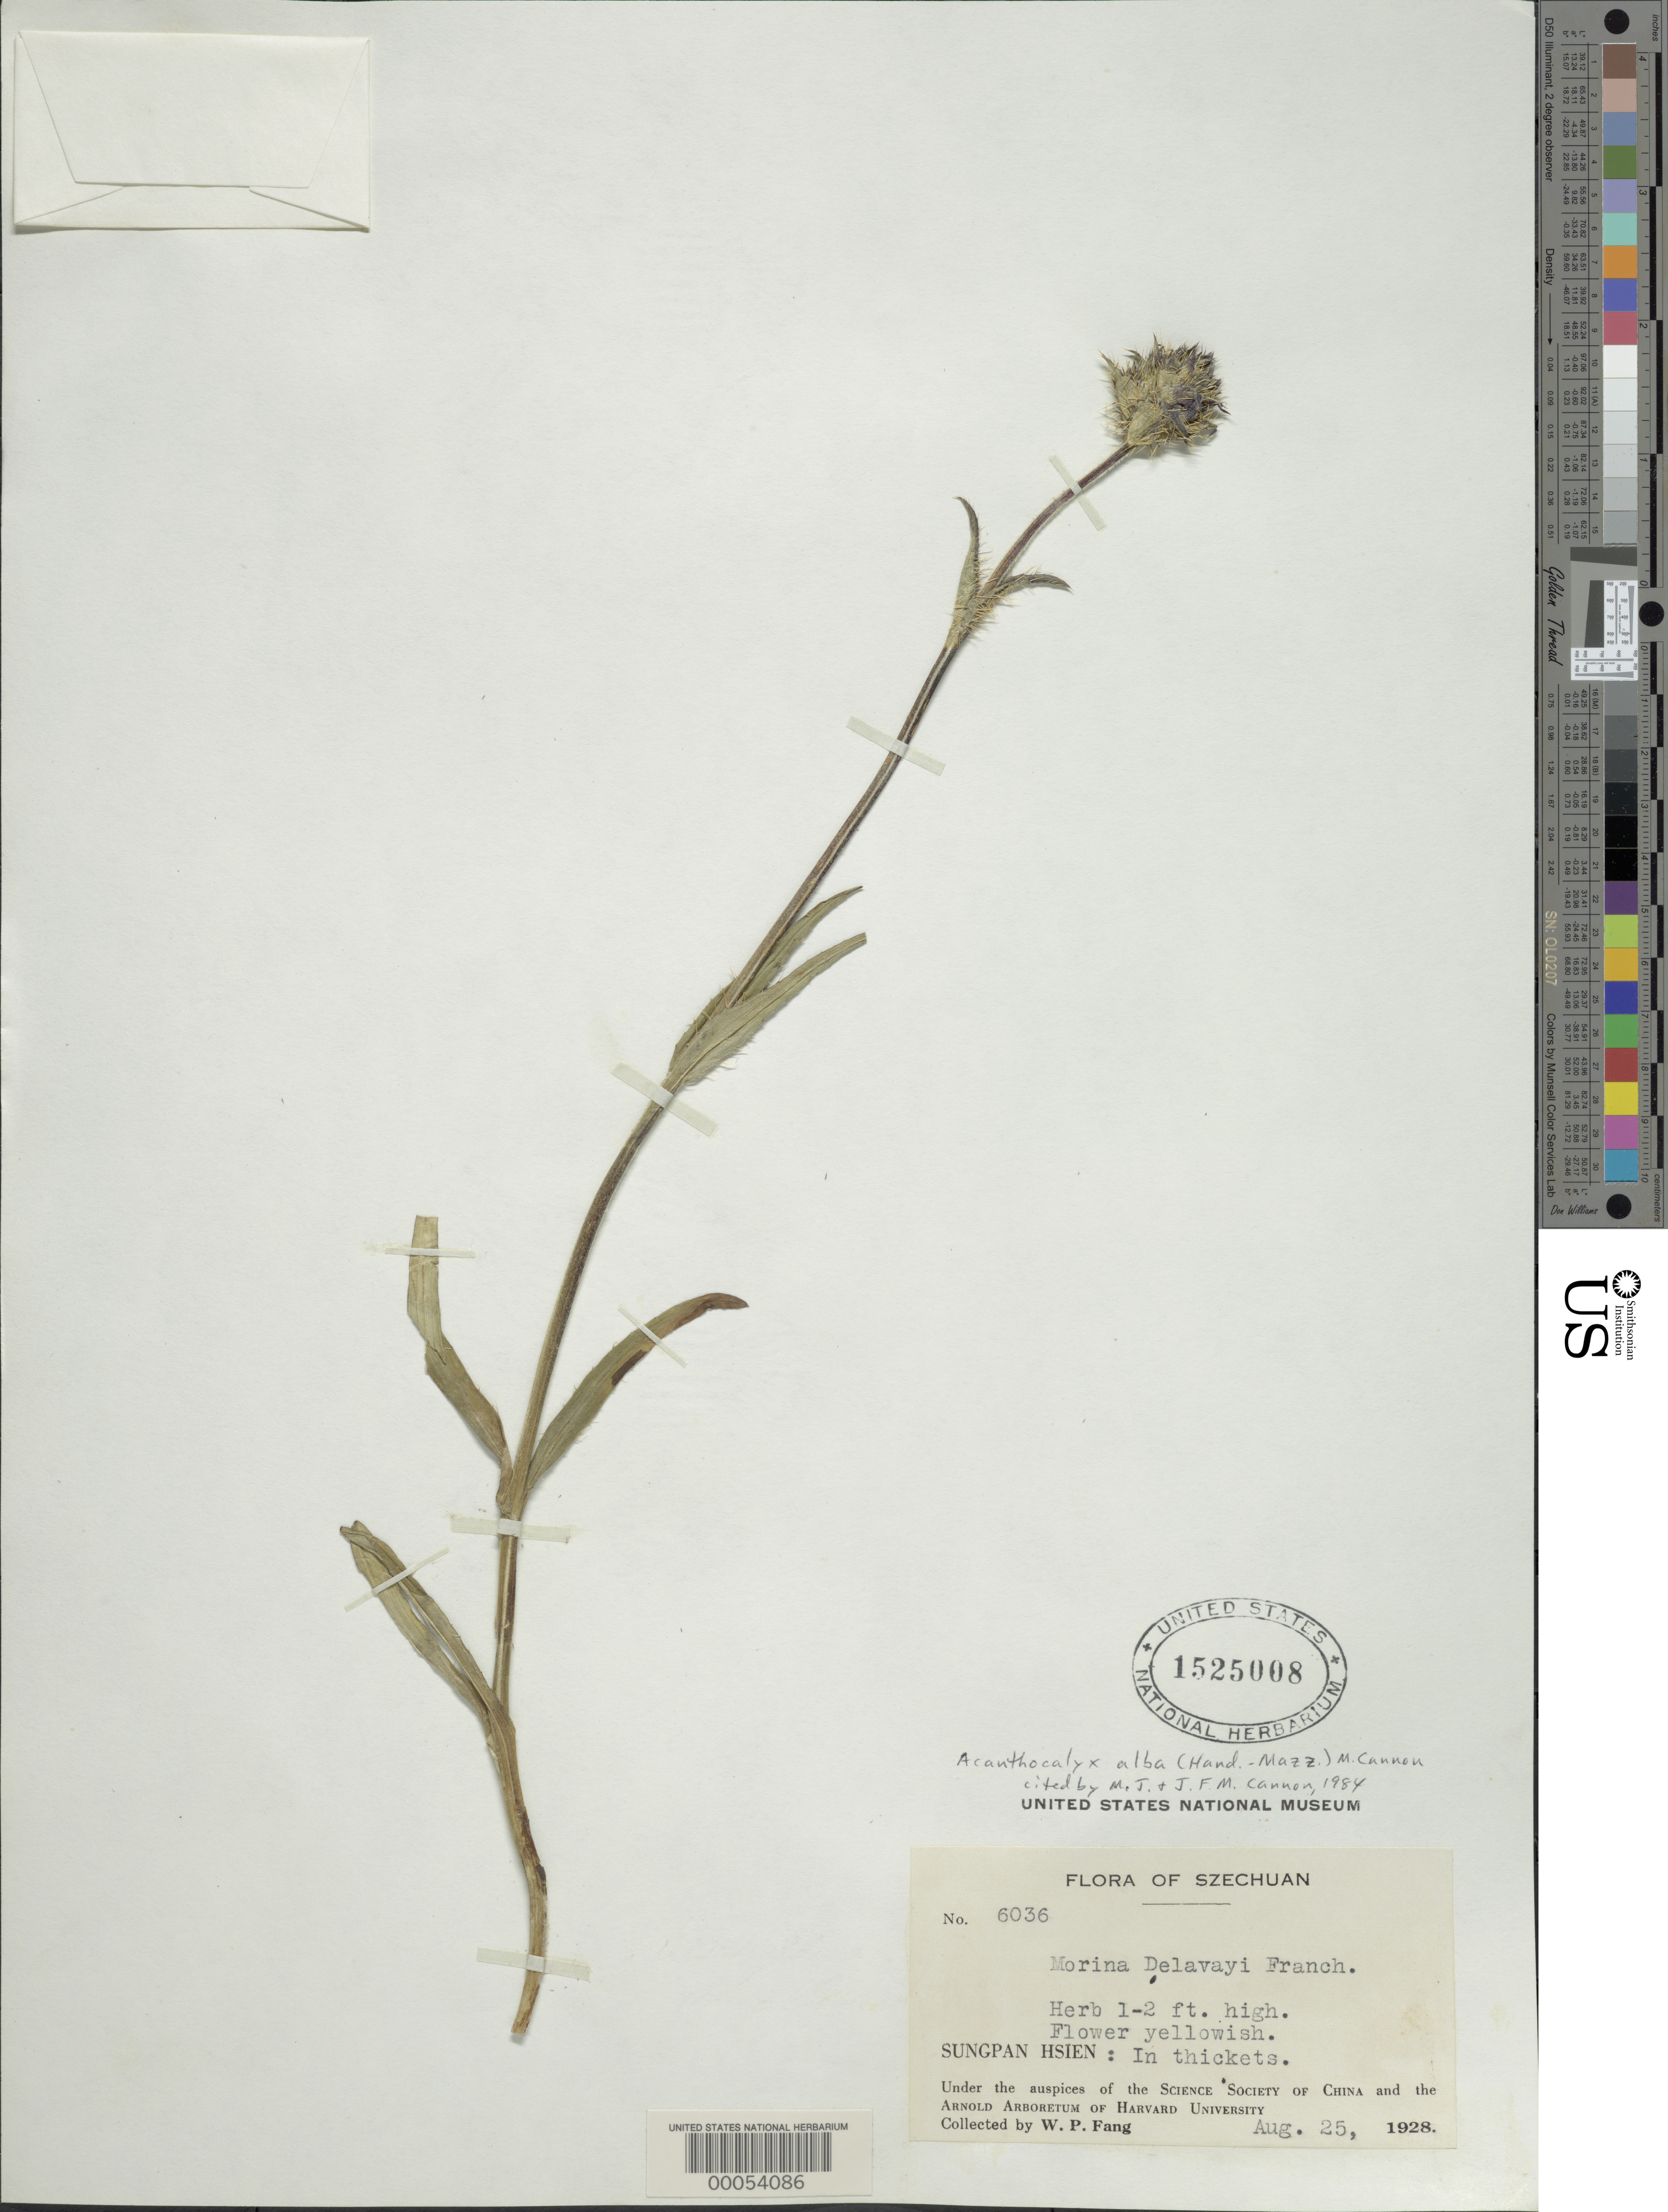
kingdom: Plantae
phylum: Tracheophyta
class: Magnoliopsida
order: Dipsacales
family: Caprifoliaceae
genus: Acanthocalyx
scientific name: Acanthocalyx alba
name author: (Hand.-Mazz.) M.J. Cannon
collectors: W. P. Fang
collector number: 6036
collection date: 1928-08-25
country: China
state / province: Sichuan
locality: Szechuan. Sungpan Hsien: In thickets.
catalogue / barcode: US 1525008